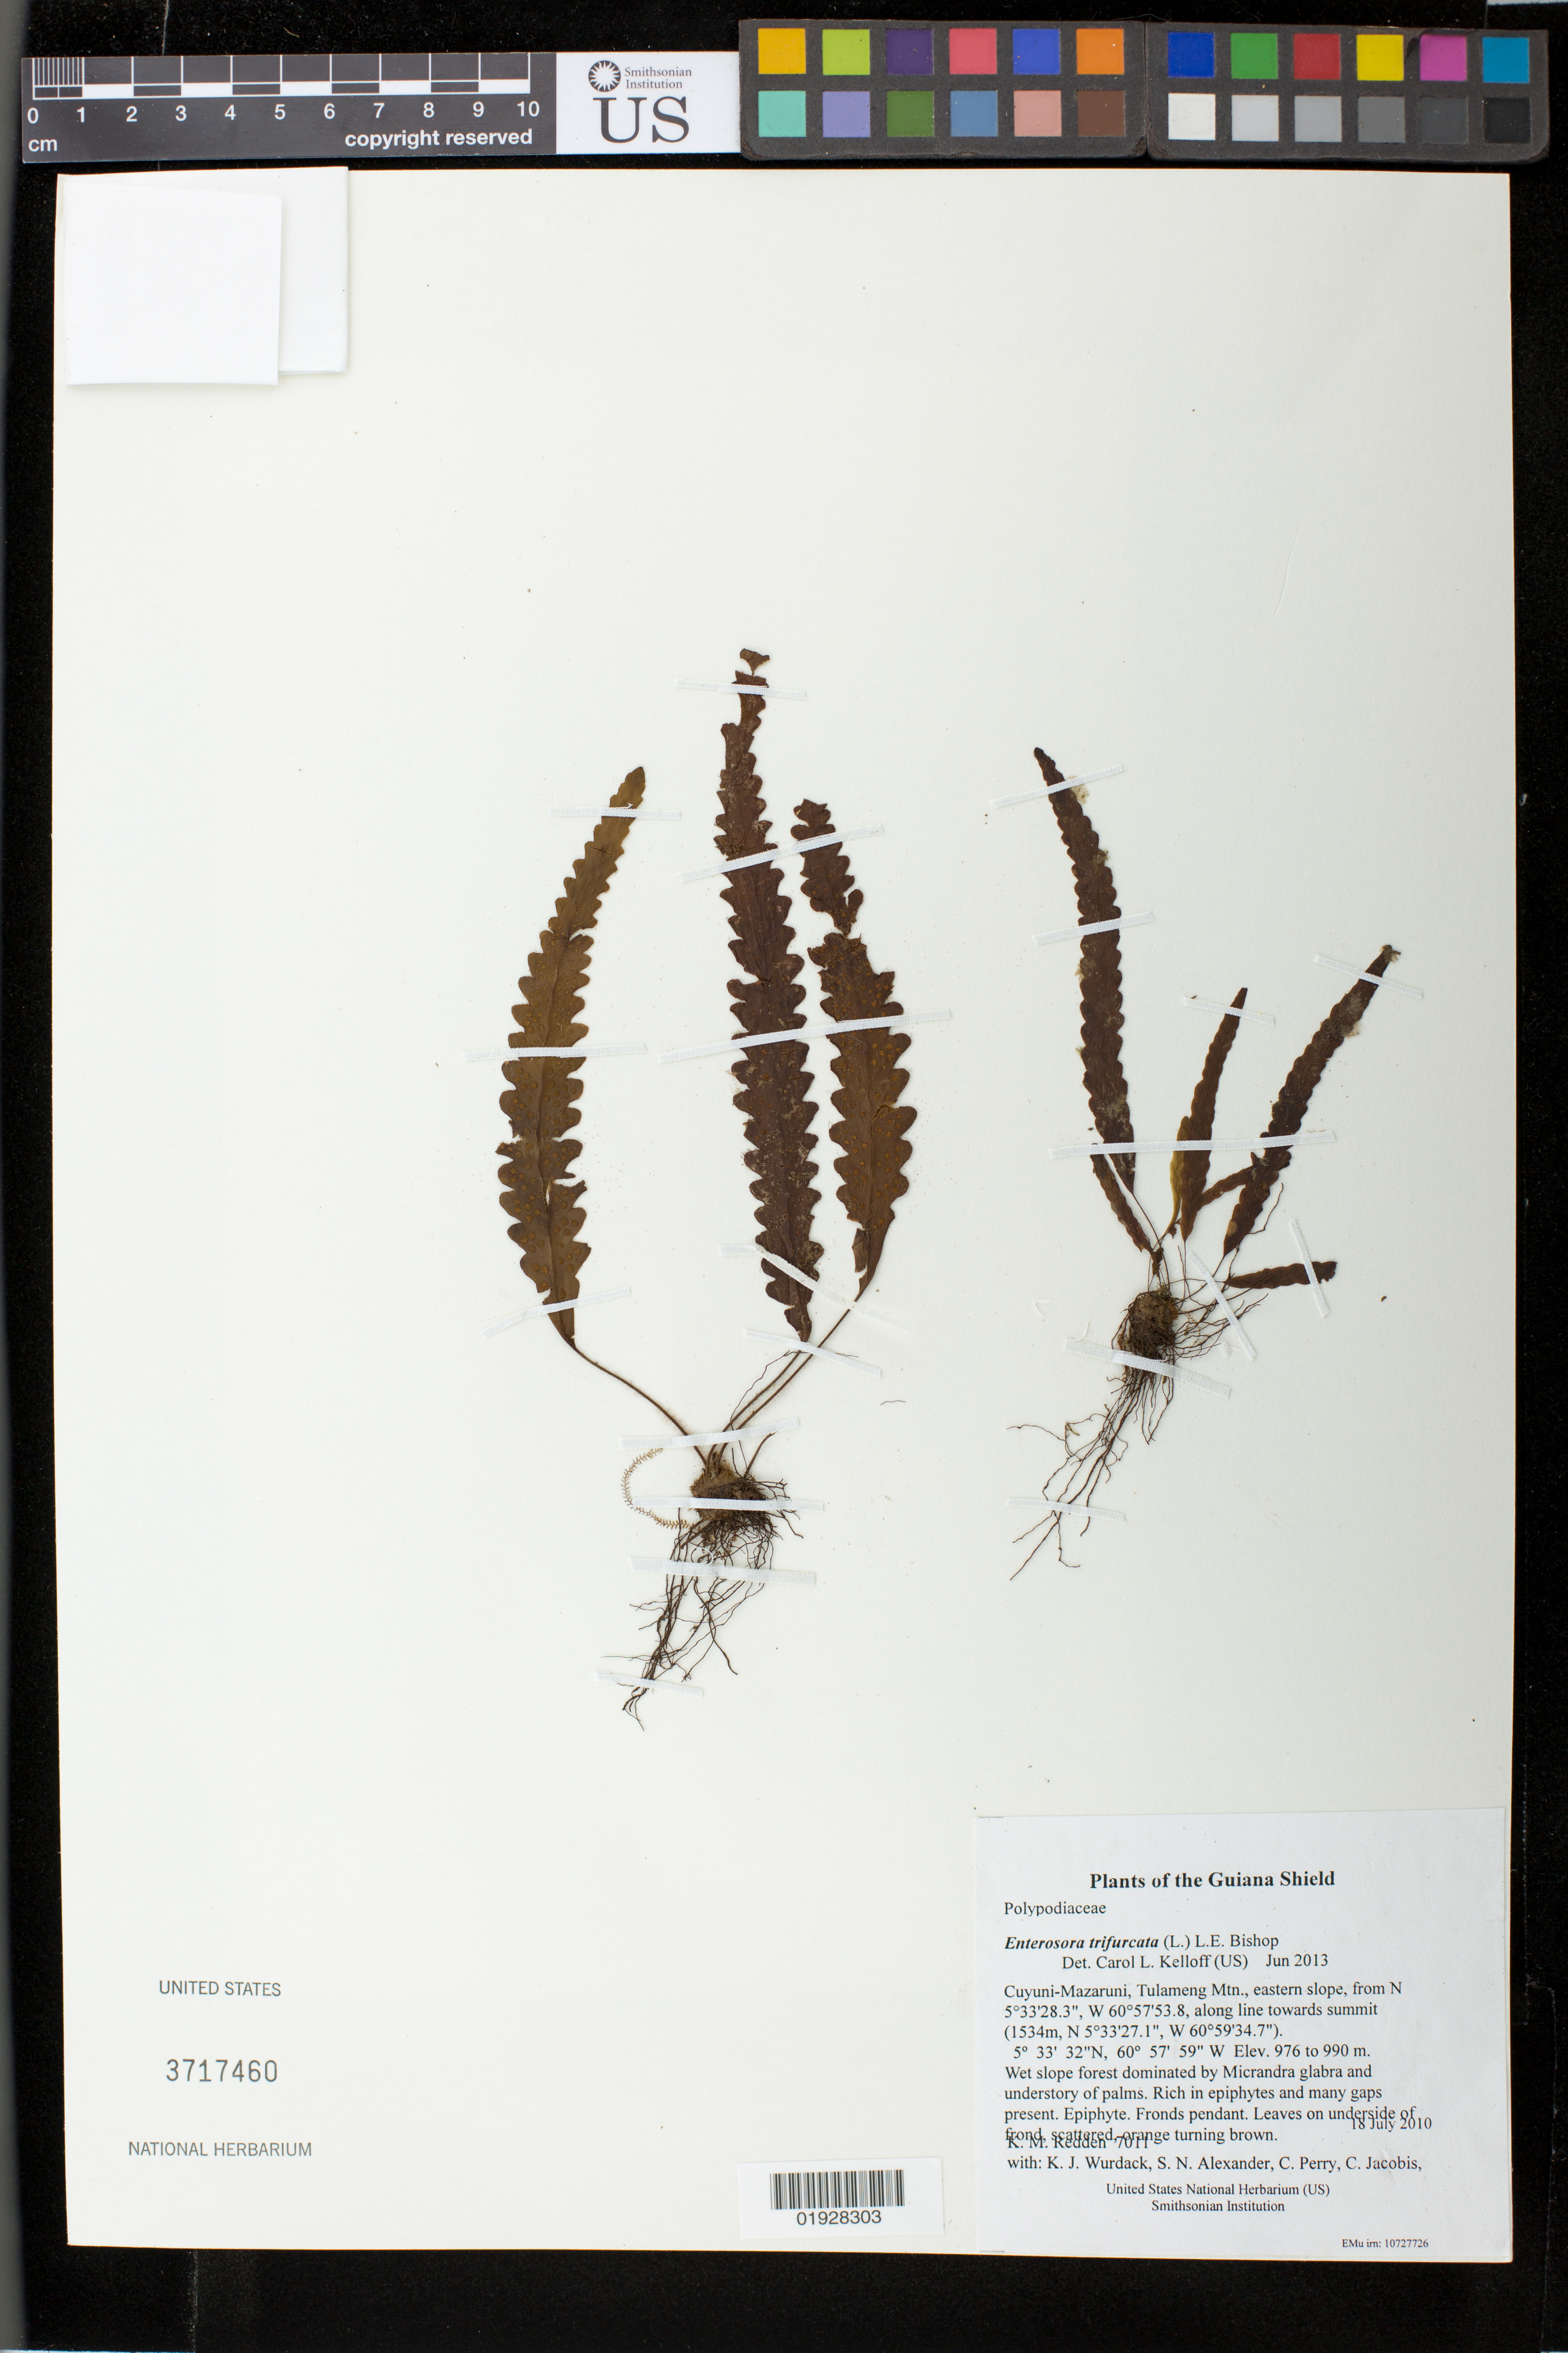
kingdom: Plantae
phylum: Tracheophyta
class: Polypodiopsida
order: Polypodiales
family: Polypodiaceae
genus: Enterosora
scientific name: Enterosora trifurcata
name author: (L.) L.E. Bishop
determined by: Kelloff, Carol L., (US), Smithsonian Institution - National Museum of Natural History (UNITED STATES)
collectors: K. M. Redden, K. Wurdack, S. N. Alexander, C. Perry, C. Jacobis, D. Hunter, V. Roland & H. Hunter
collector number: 7011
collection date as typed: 18 July 2010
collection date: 2010-07-18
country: Guyana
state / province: Cuyuni-Mazaruni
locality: Tulameng Mtn., eastern slope, from N 5°33'28.3", W 60°57'53.8, along line towards summit (1534m, N 5°33'27.1", W 60°59'34.7")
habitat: Wet slope forest dominated by Micrandra glabra and understory of palms. Rich in epiphytes and many gaps present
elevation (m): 976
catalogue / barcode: US 3717460